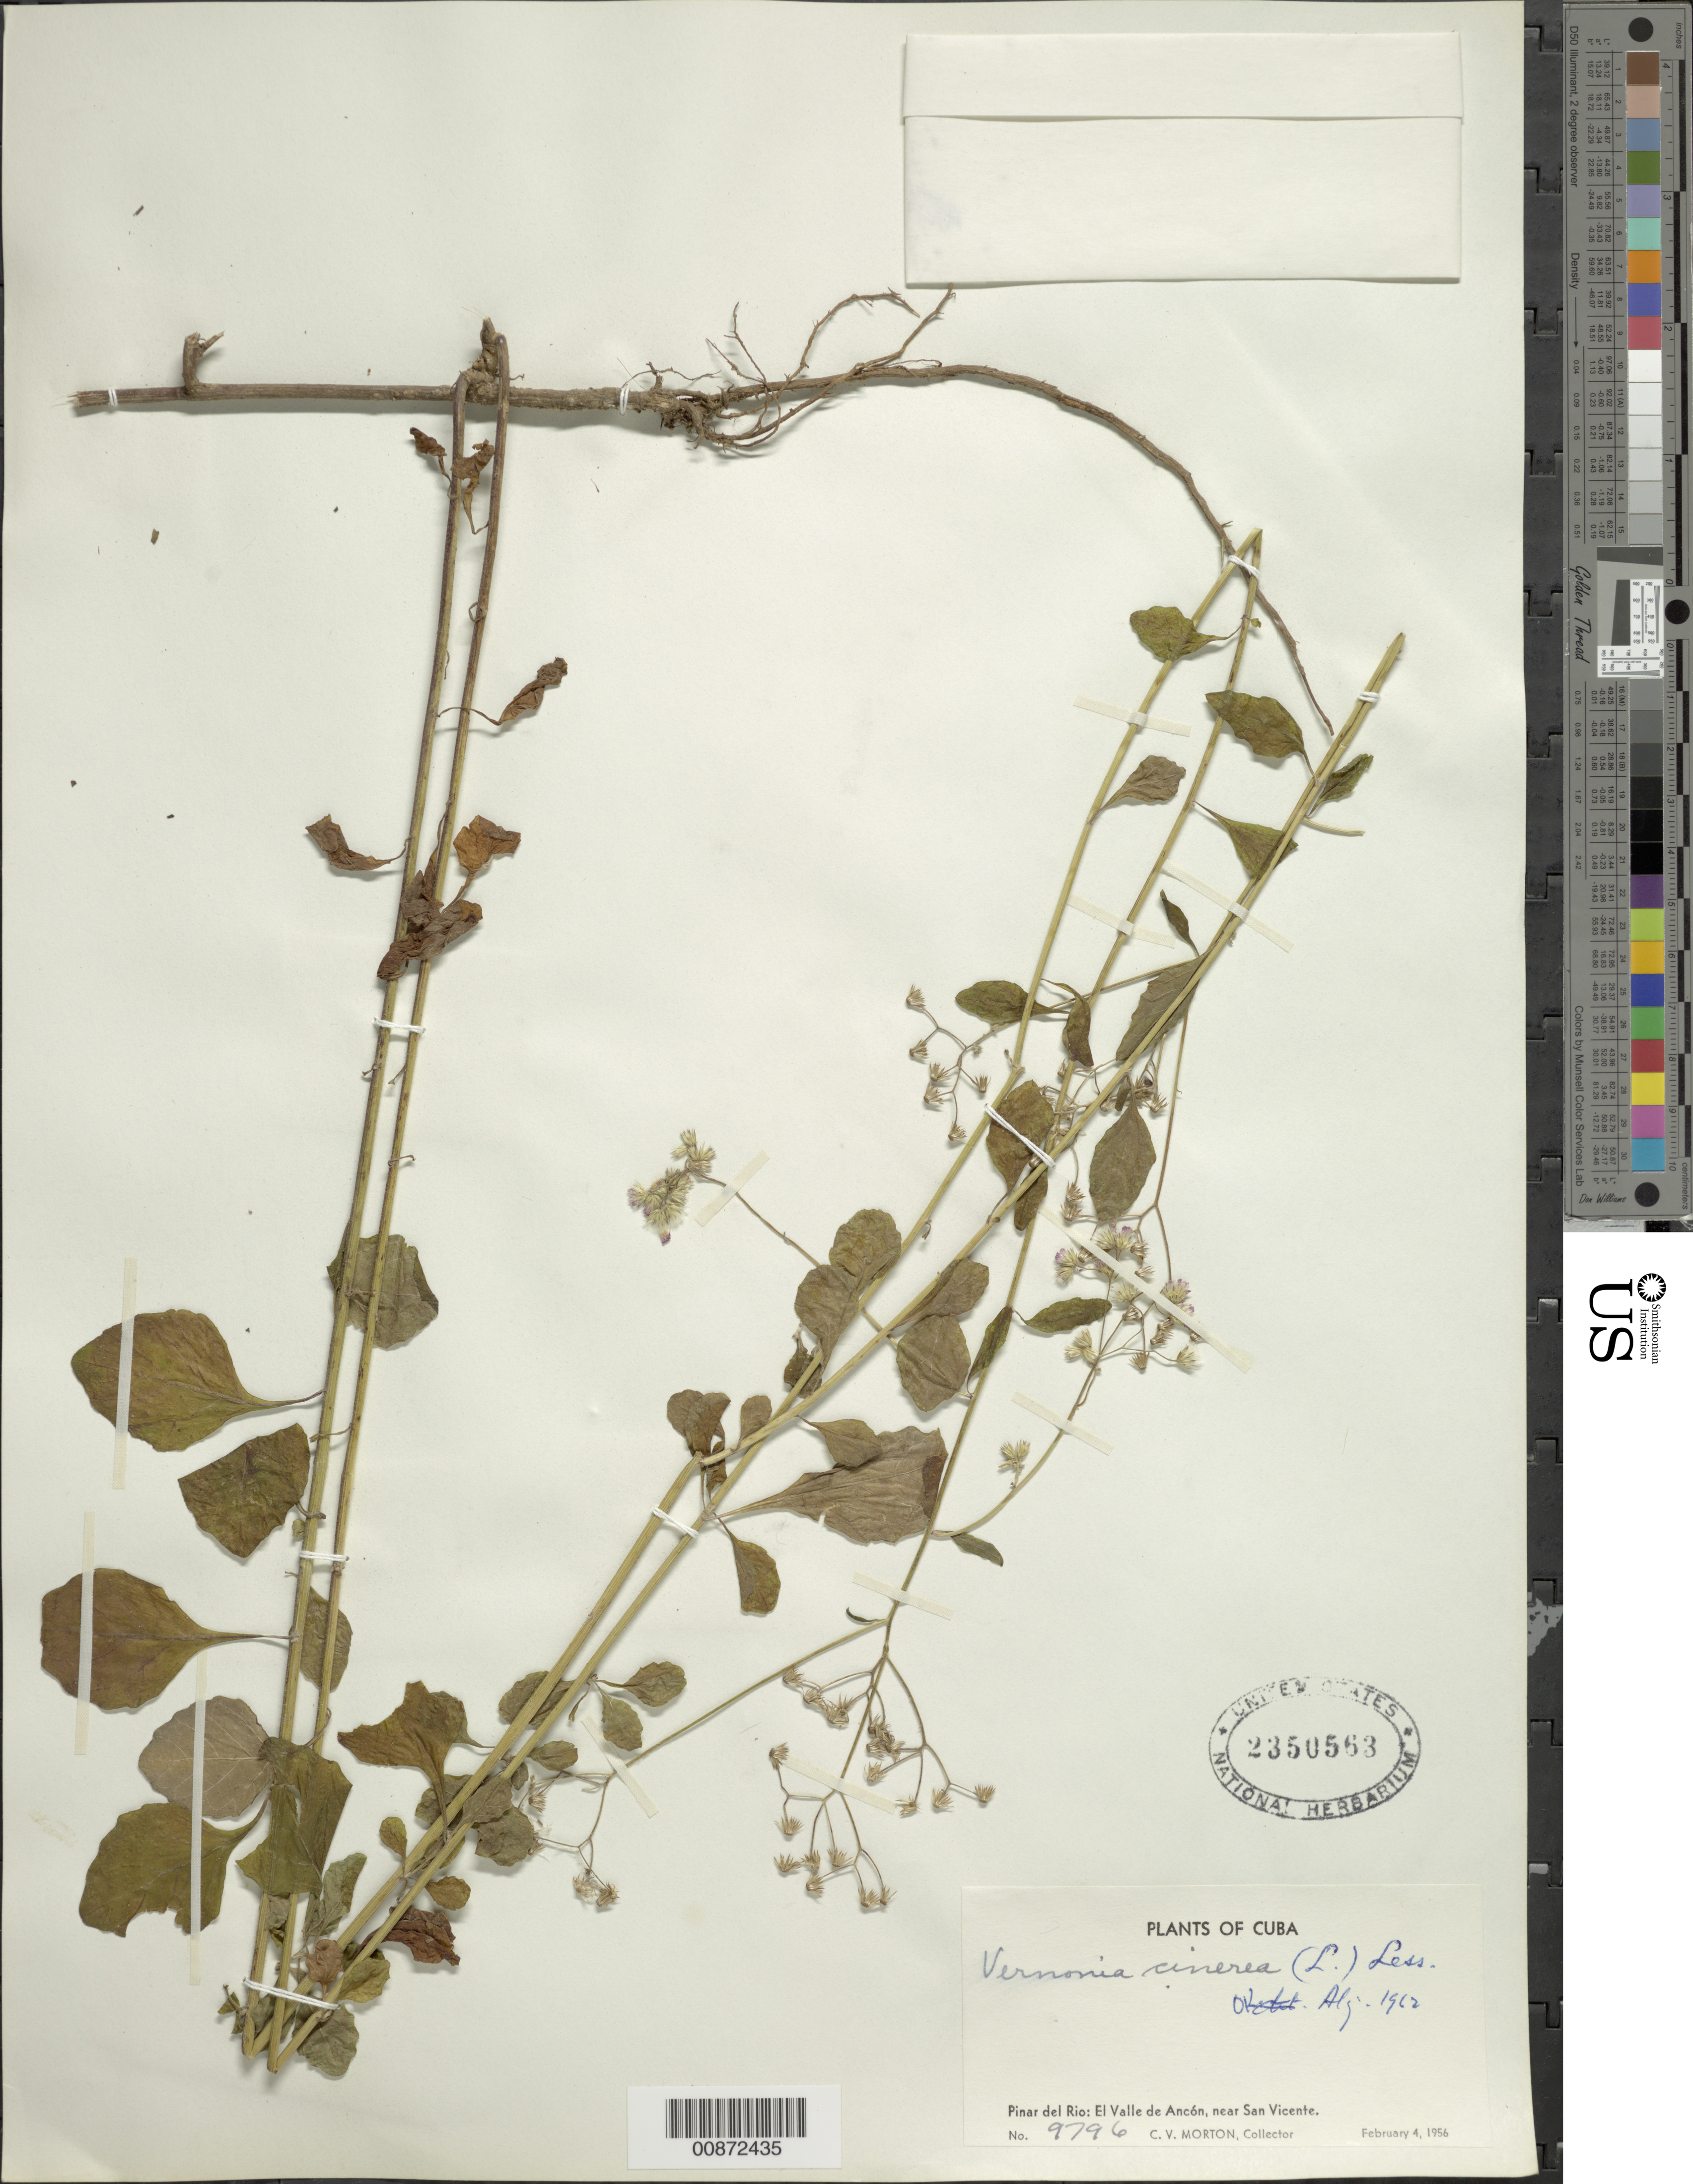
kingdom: Plantae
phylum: Tracheophyta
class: Magnoliopsida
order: Asterales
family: Asteraceae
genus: Cyanthillium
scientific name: Cyanthillium cinereum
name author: (L.) H. Rob.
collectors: C. V. Morton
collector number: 9796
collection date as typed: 04 Feb 1956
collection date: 1956-02-04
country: Cuba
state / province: Pinar del Río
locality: El Valle de Ancon, near San Vicente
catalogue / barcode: US 2350563